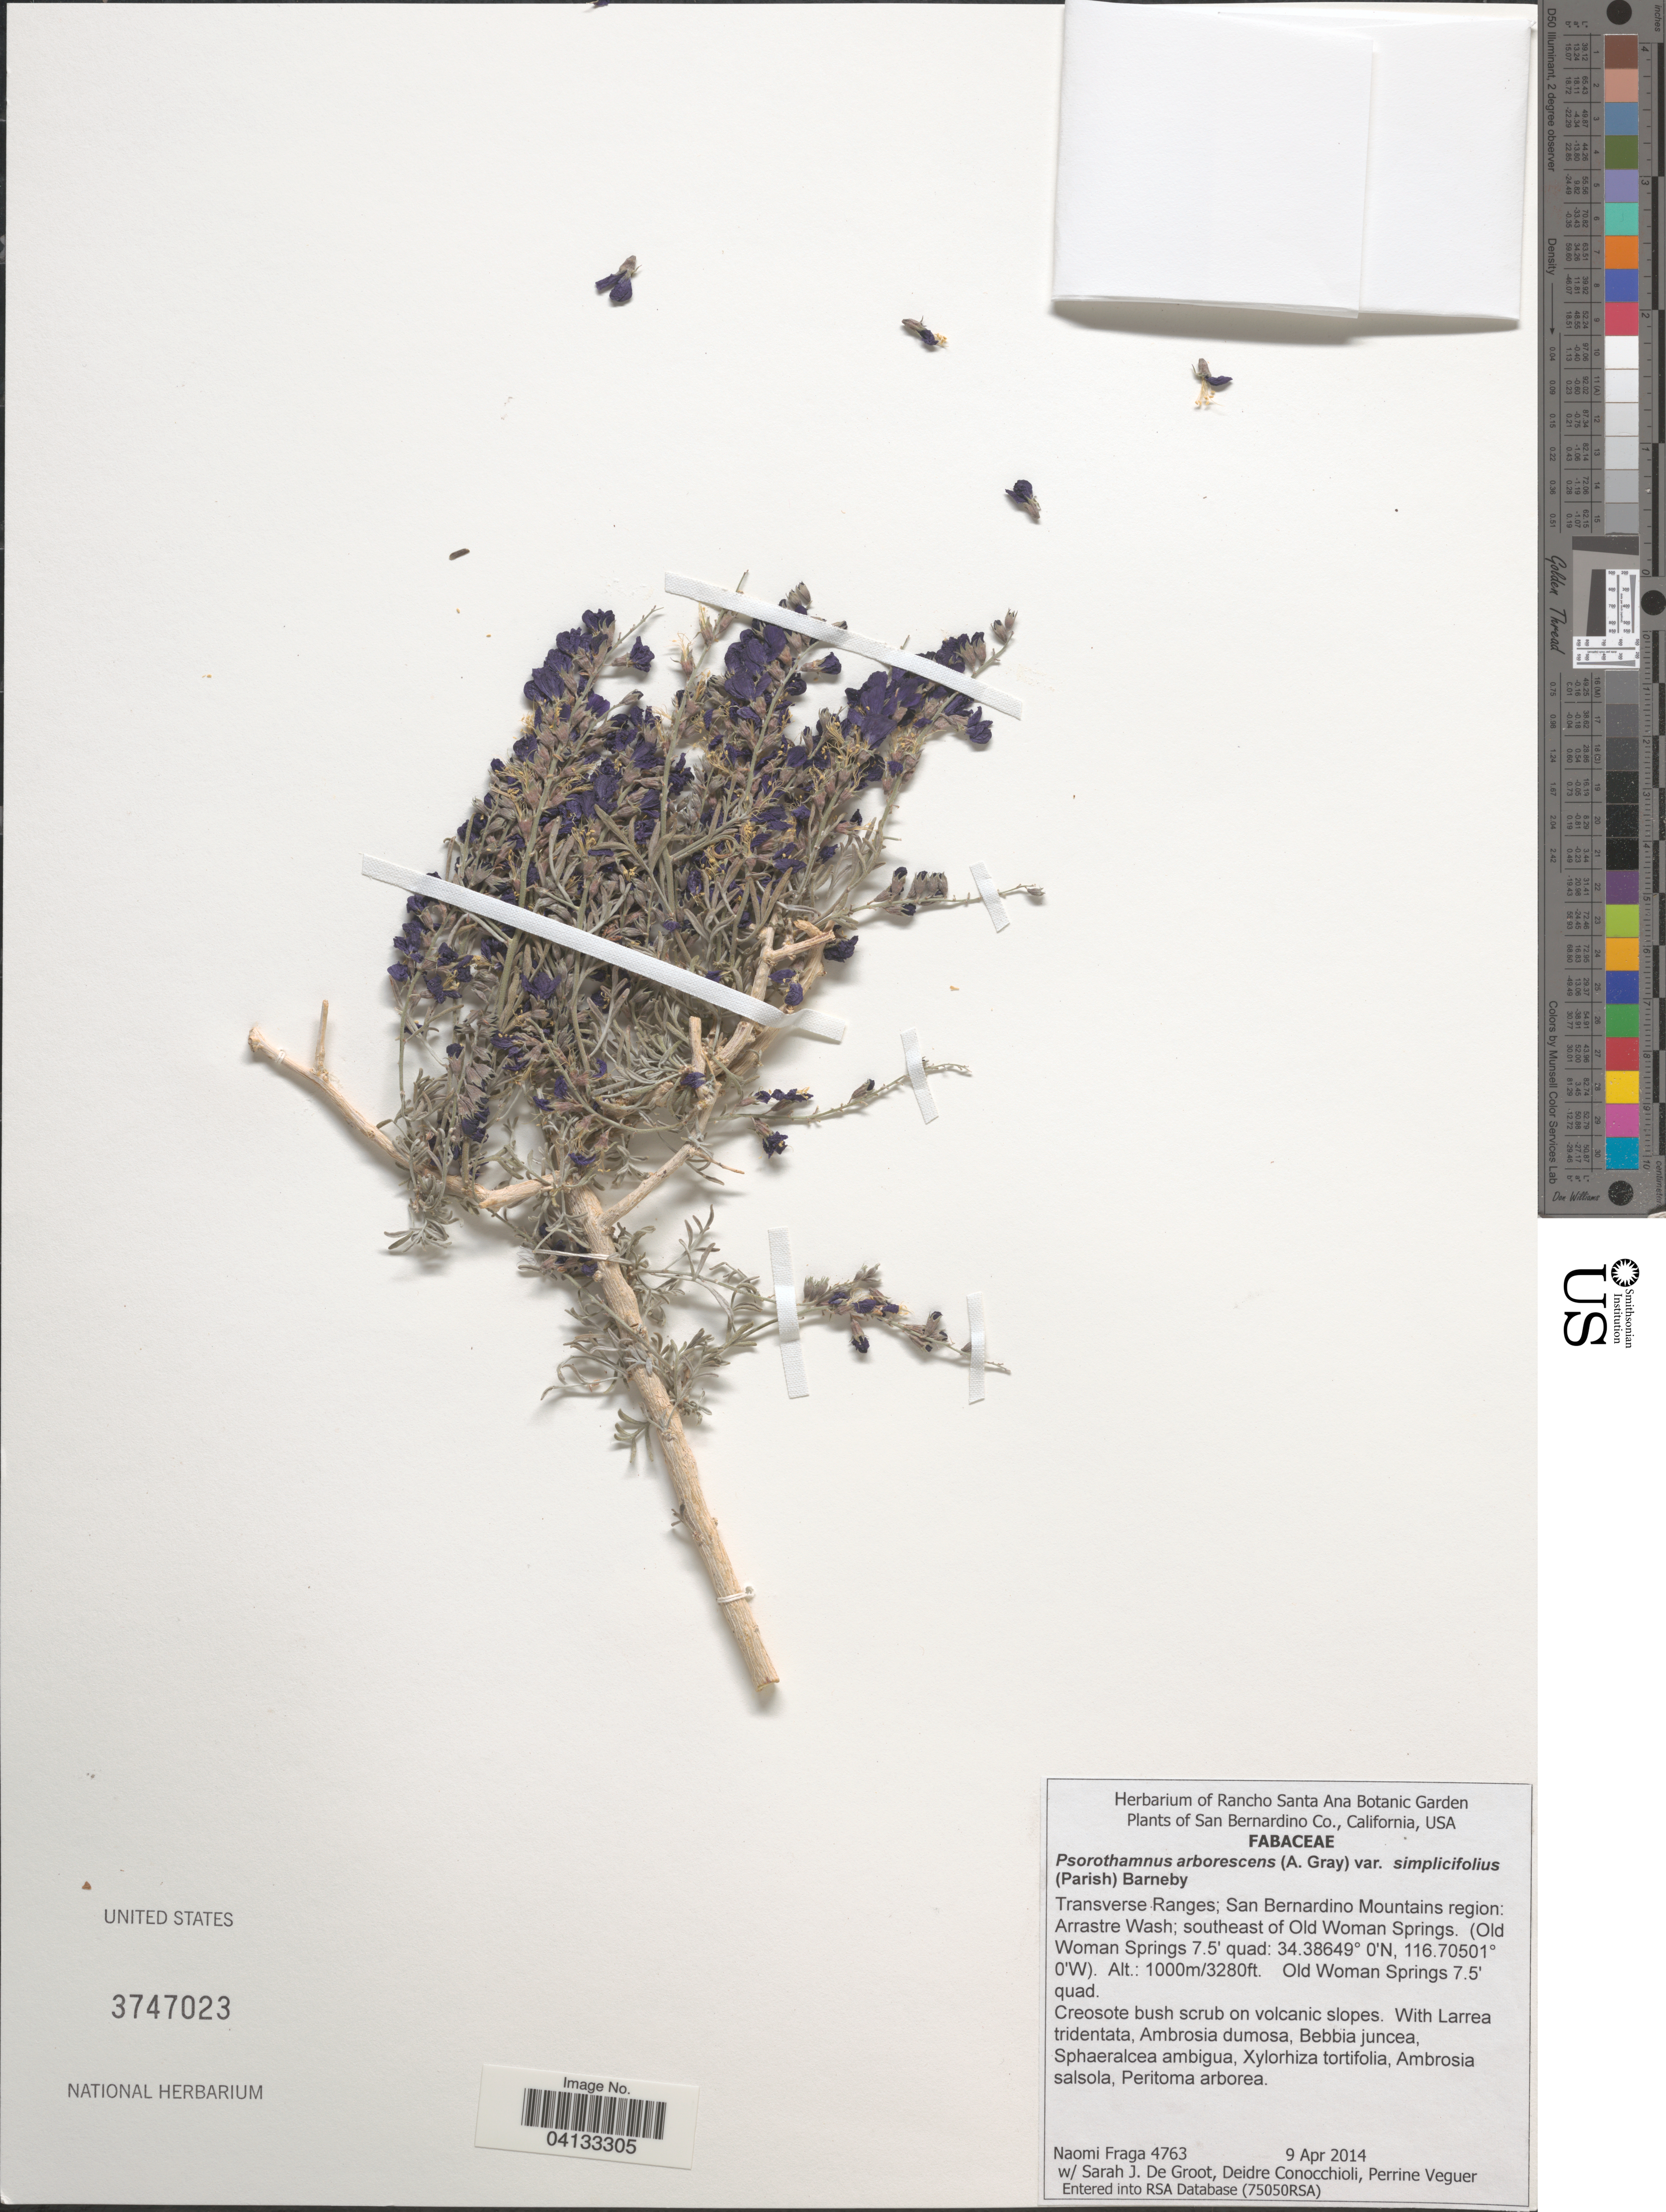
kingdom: Plantae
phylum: Tracheophyta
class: Magnoliopsida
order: Fabales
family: Fabaceae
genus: Psorothamnus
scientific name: Psorothamnus arborescens var. californicus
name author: (S. Watson) D. Sutherl. et al.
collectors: N. Fraga, S. De Groot, D. Conocchioli & P. Veguer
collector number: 4763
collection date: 2014-04-09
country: United States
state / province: California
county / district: San Bernardino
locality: San Bernardino Co. Transverse Ranges; San Bernardino Mountains region: Arrastre Wash; southeast of Old Woman Springs. (Old Woman Springs 7.5' quad).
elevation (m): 1000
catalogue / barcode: US 3747023